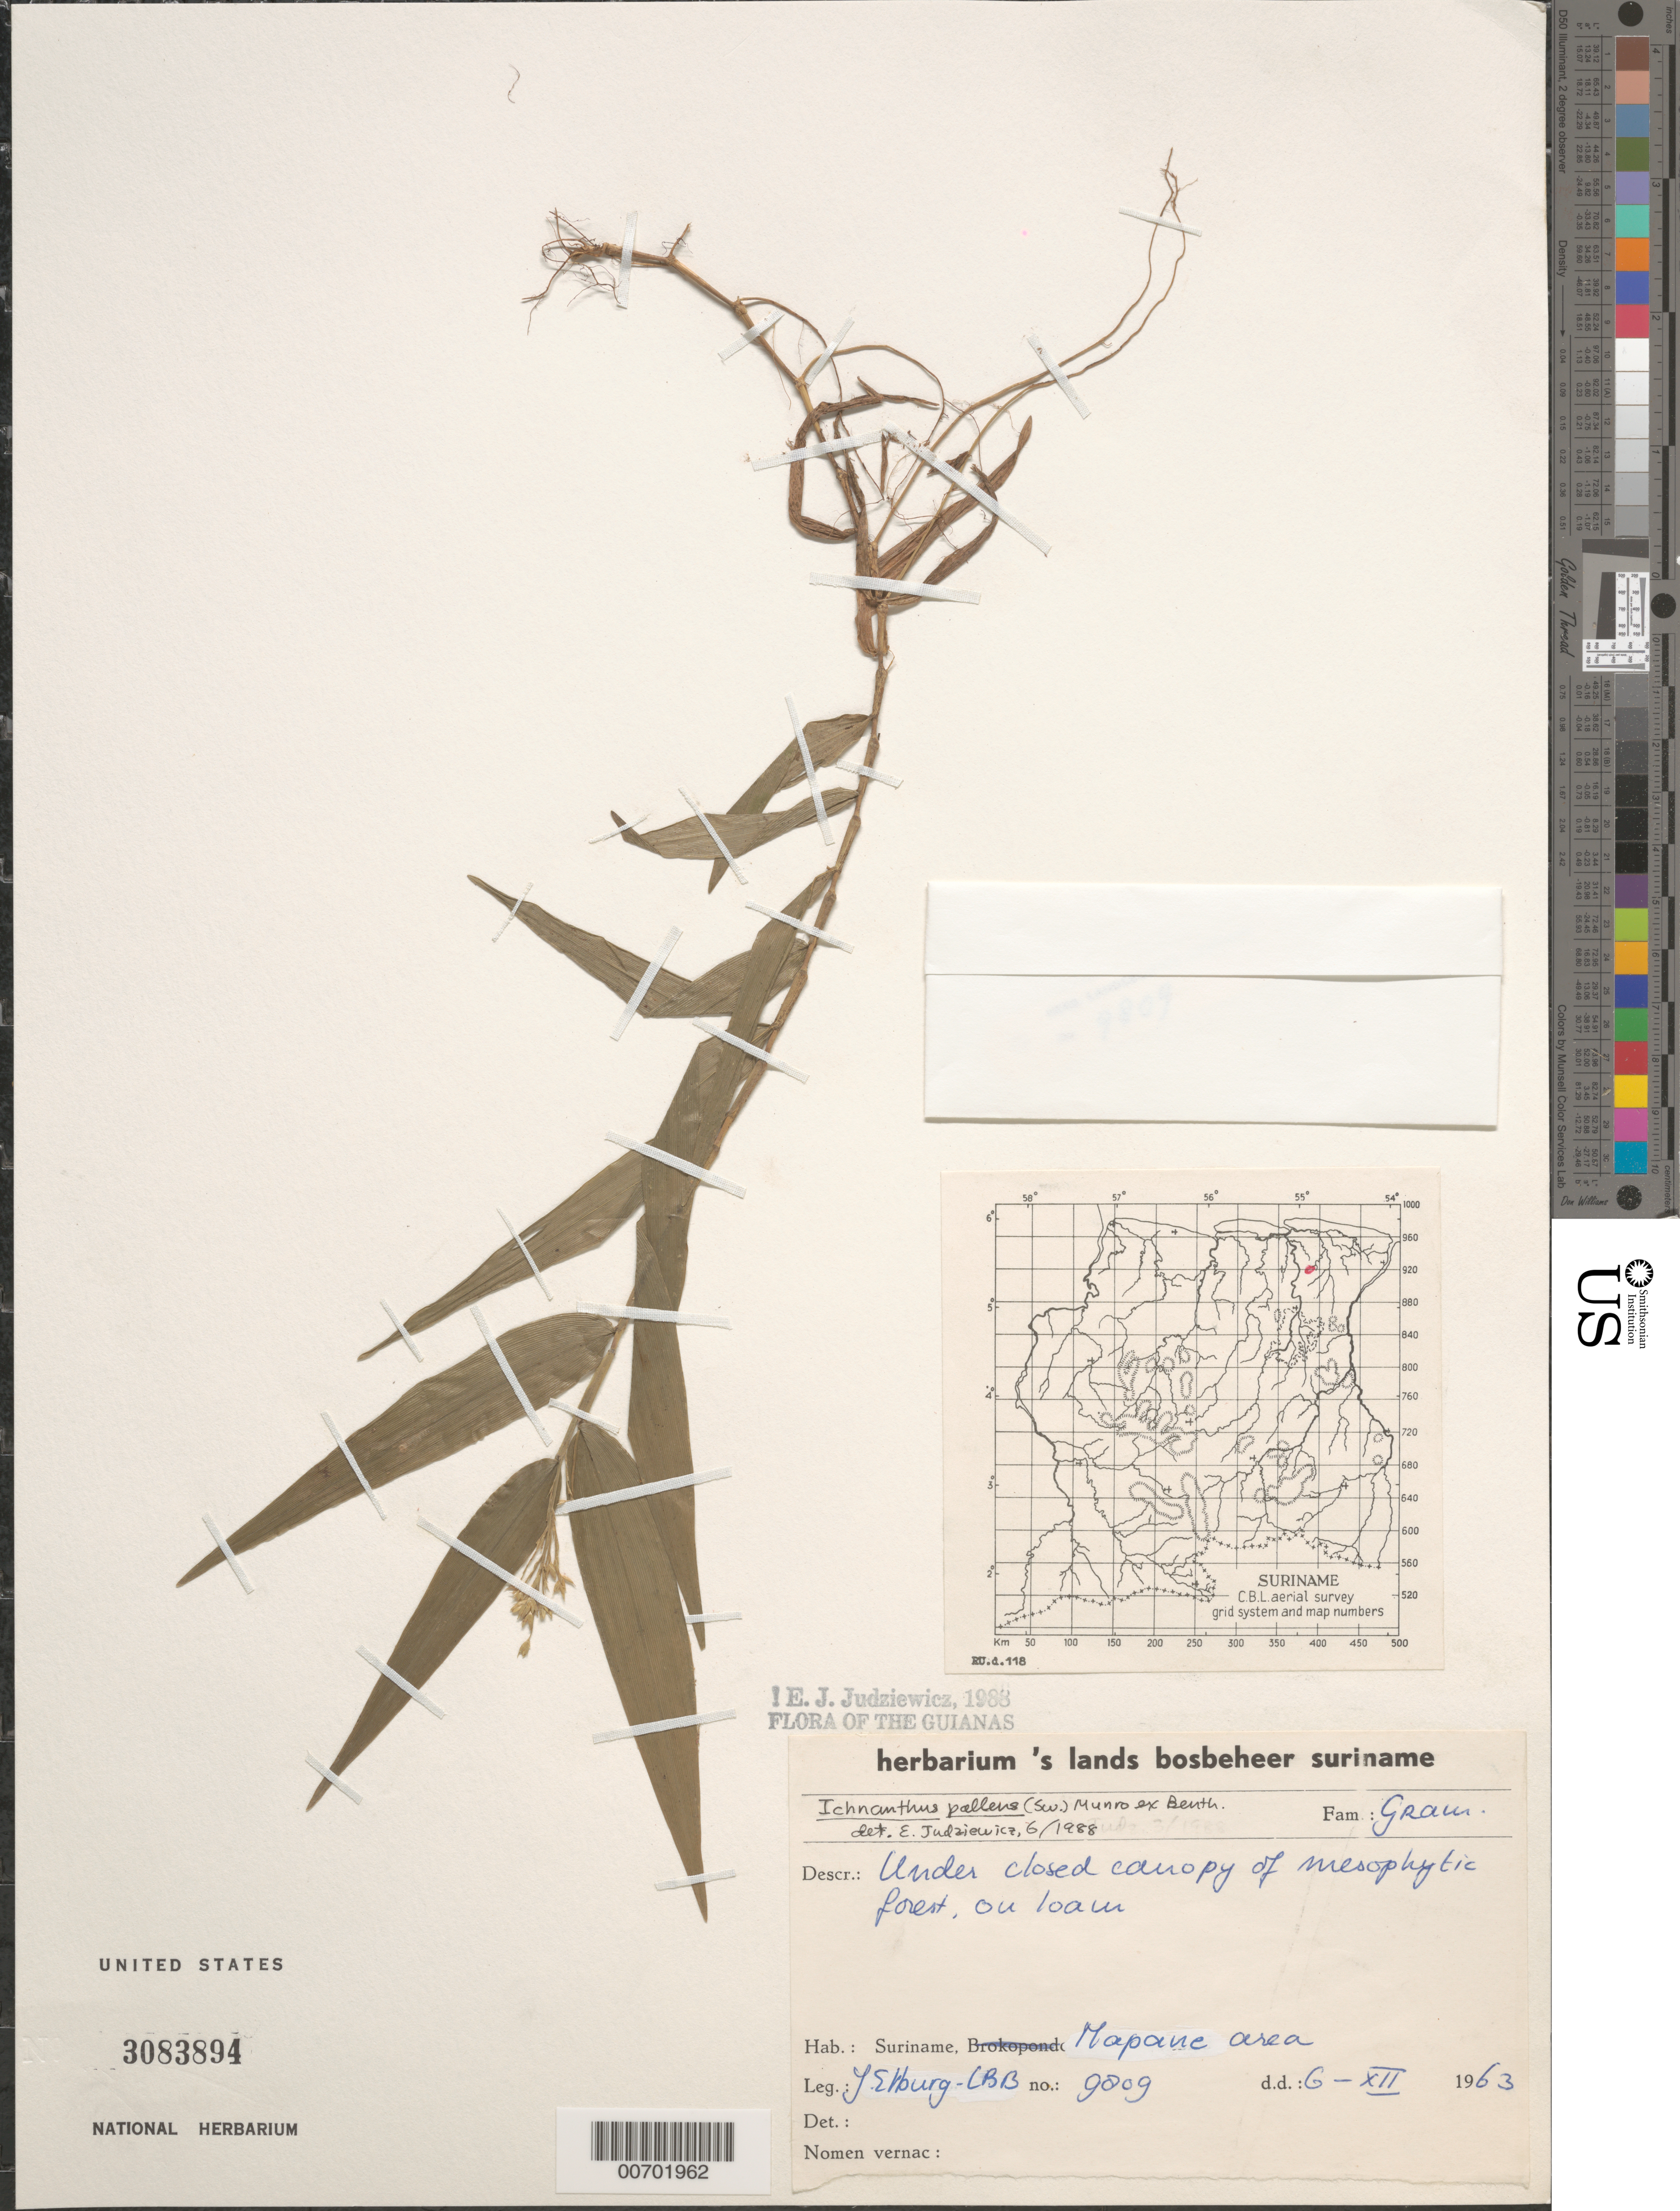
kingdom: Plantae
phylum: Tracheophyta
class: Liliopsida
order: Poales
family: Poaceae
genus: Ichnanthus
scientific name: Ichnanthus pallens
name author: (Sw.) Munro ex Benth.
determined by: Judziewicz, E. J.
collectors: J. Elburg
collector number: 9209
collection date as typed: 6-Dec-63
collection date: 1963-12-06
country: Suriname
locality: Mapane Kreek area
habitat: Under closed canopy of mesophytic forest on loam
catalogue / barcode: US 3083894